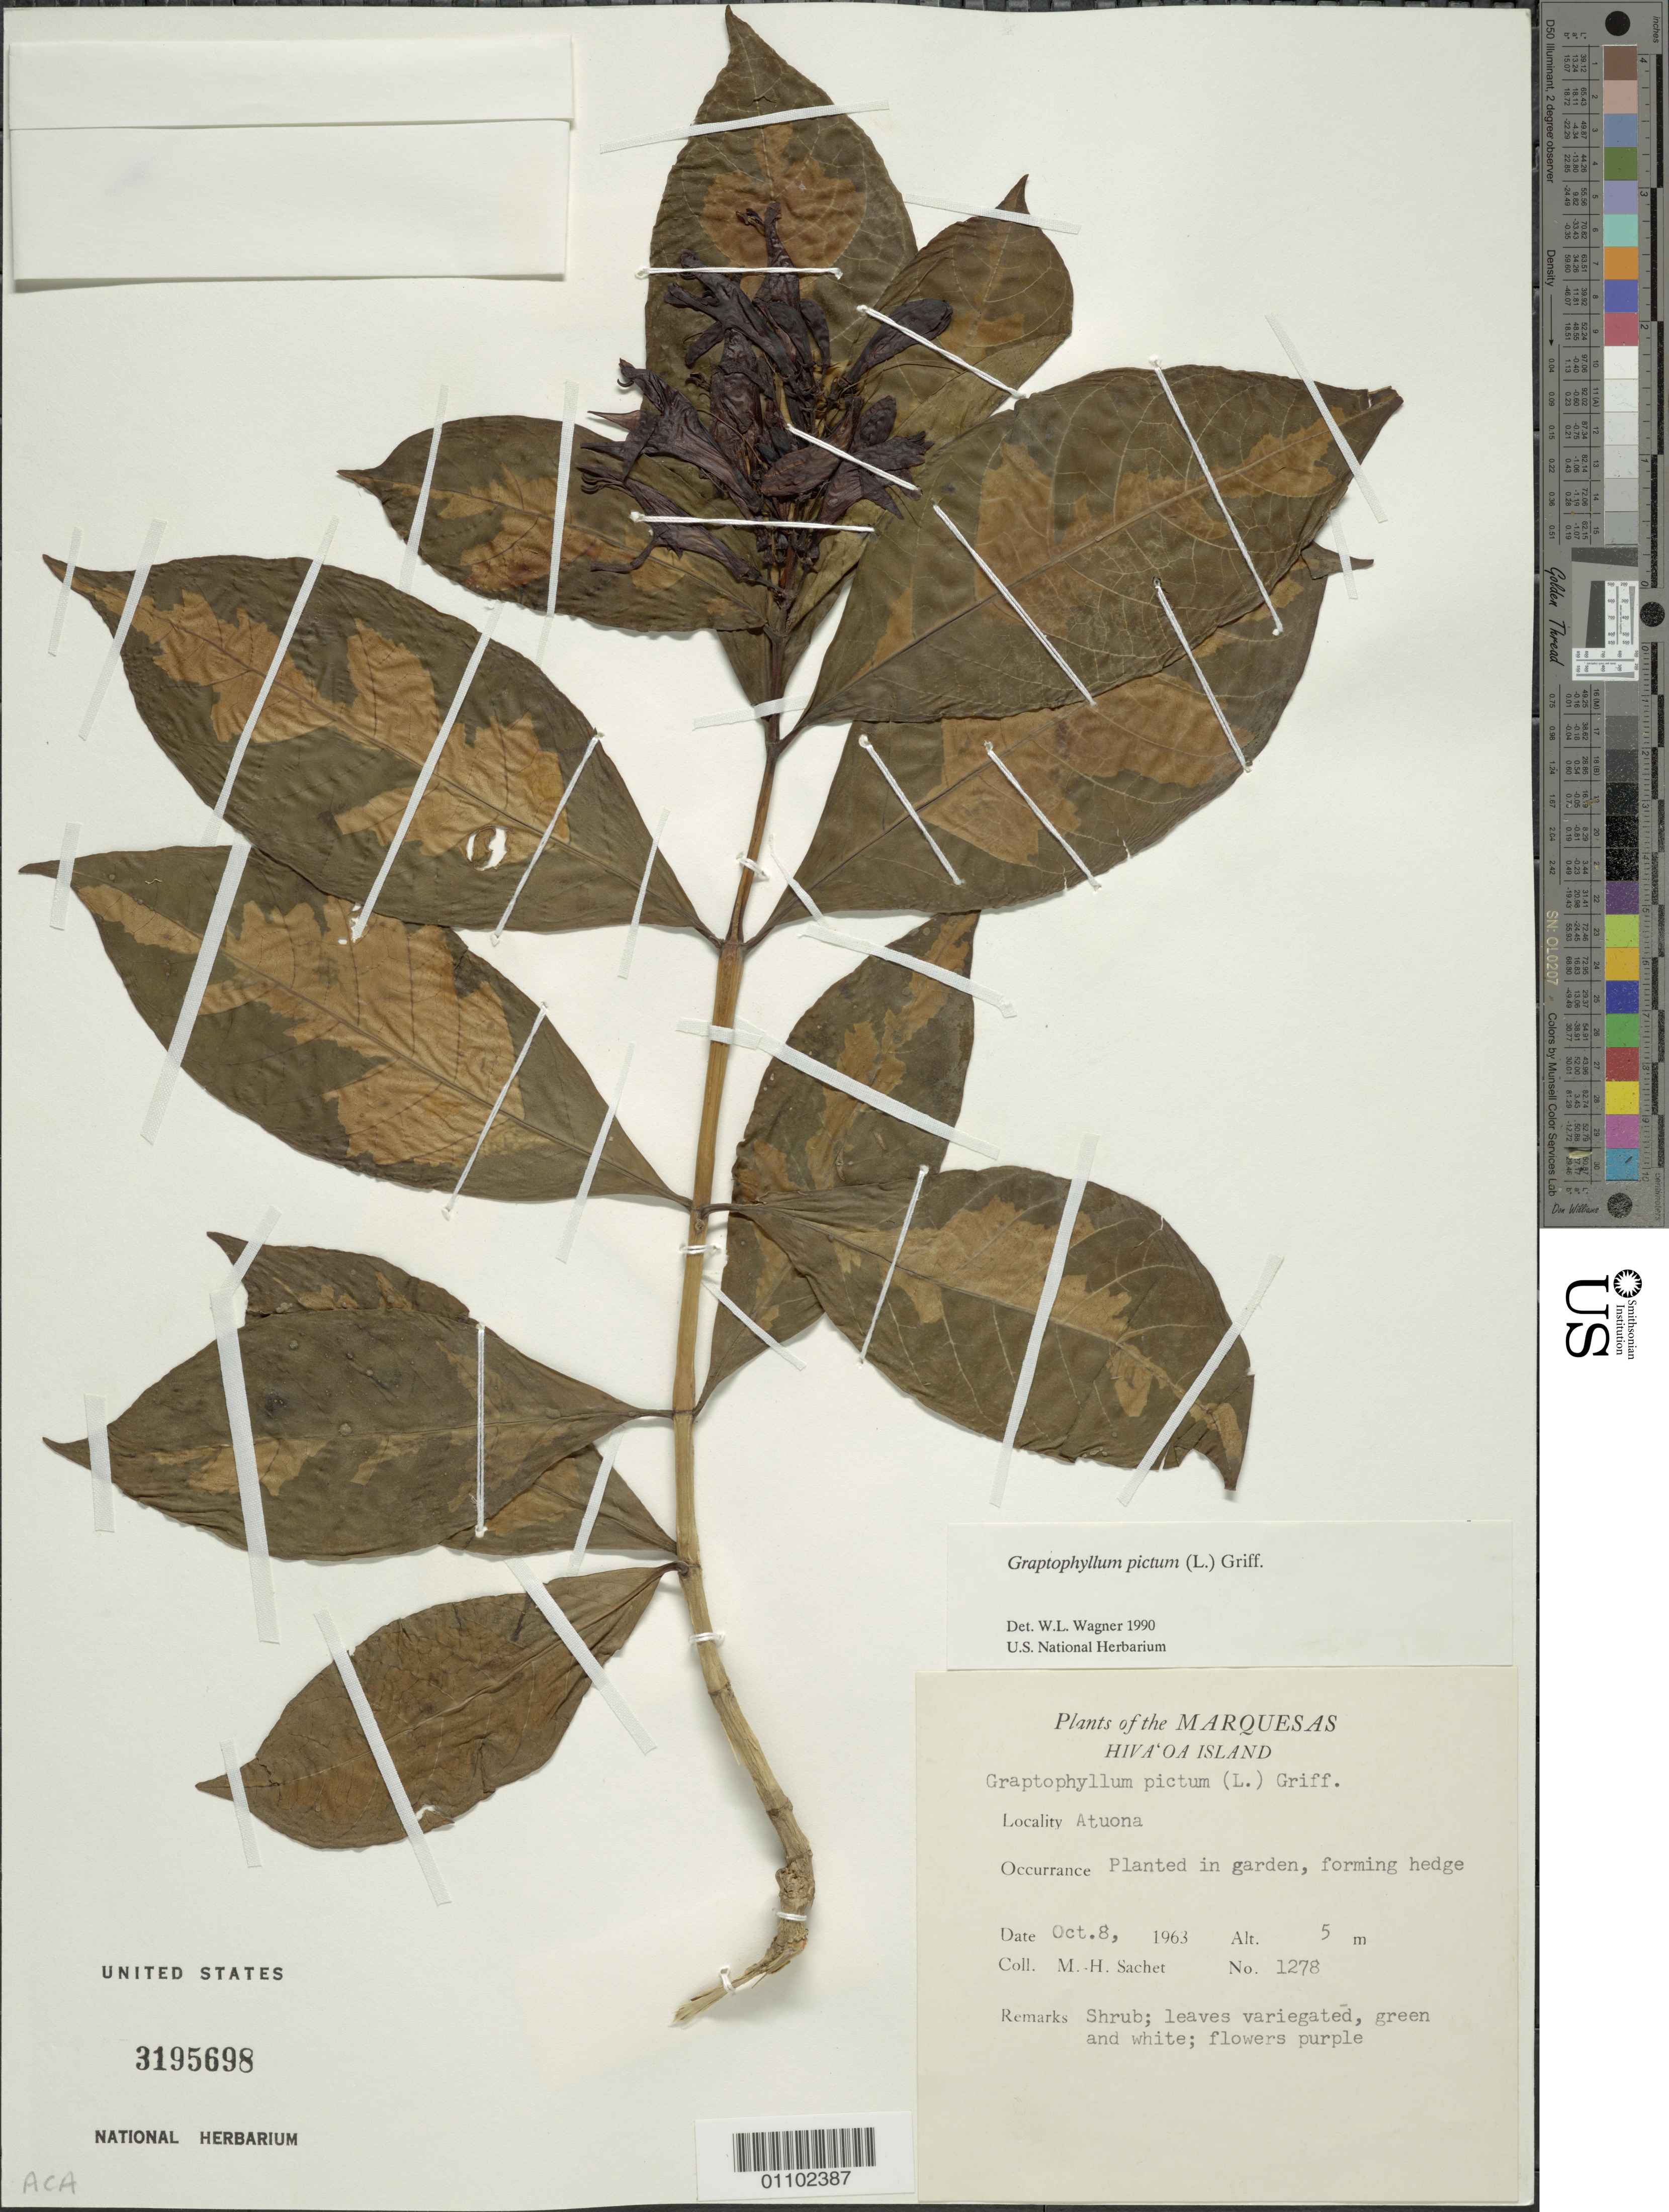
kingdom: Plantae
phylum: Tracheophyta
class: Magnoliopsida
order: Lamiales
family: Acanthaceae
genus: Graptophyllum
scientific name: Graptophyllum pictum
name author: (L.) Griff.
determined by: Wagner, W. L., (BOT), Smithsonian Institution - National Museum of Natural History (UNITED STATES)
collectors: M.-H. Sachet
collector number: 1278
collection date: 1963-10-08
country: French Polynesia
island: Hiva Oa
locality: Atuona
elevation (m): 5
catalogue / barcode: US 3195698